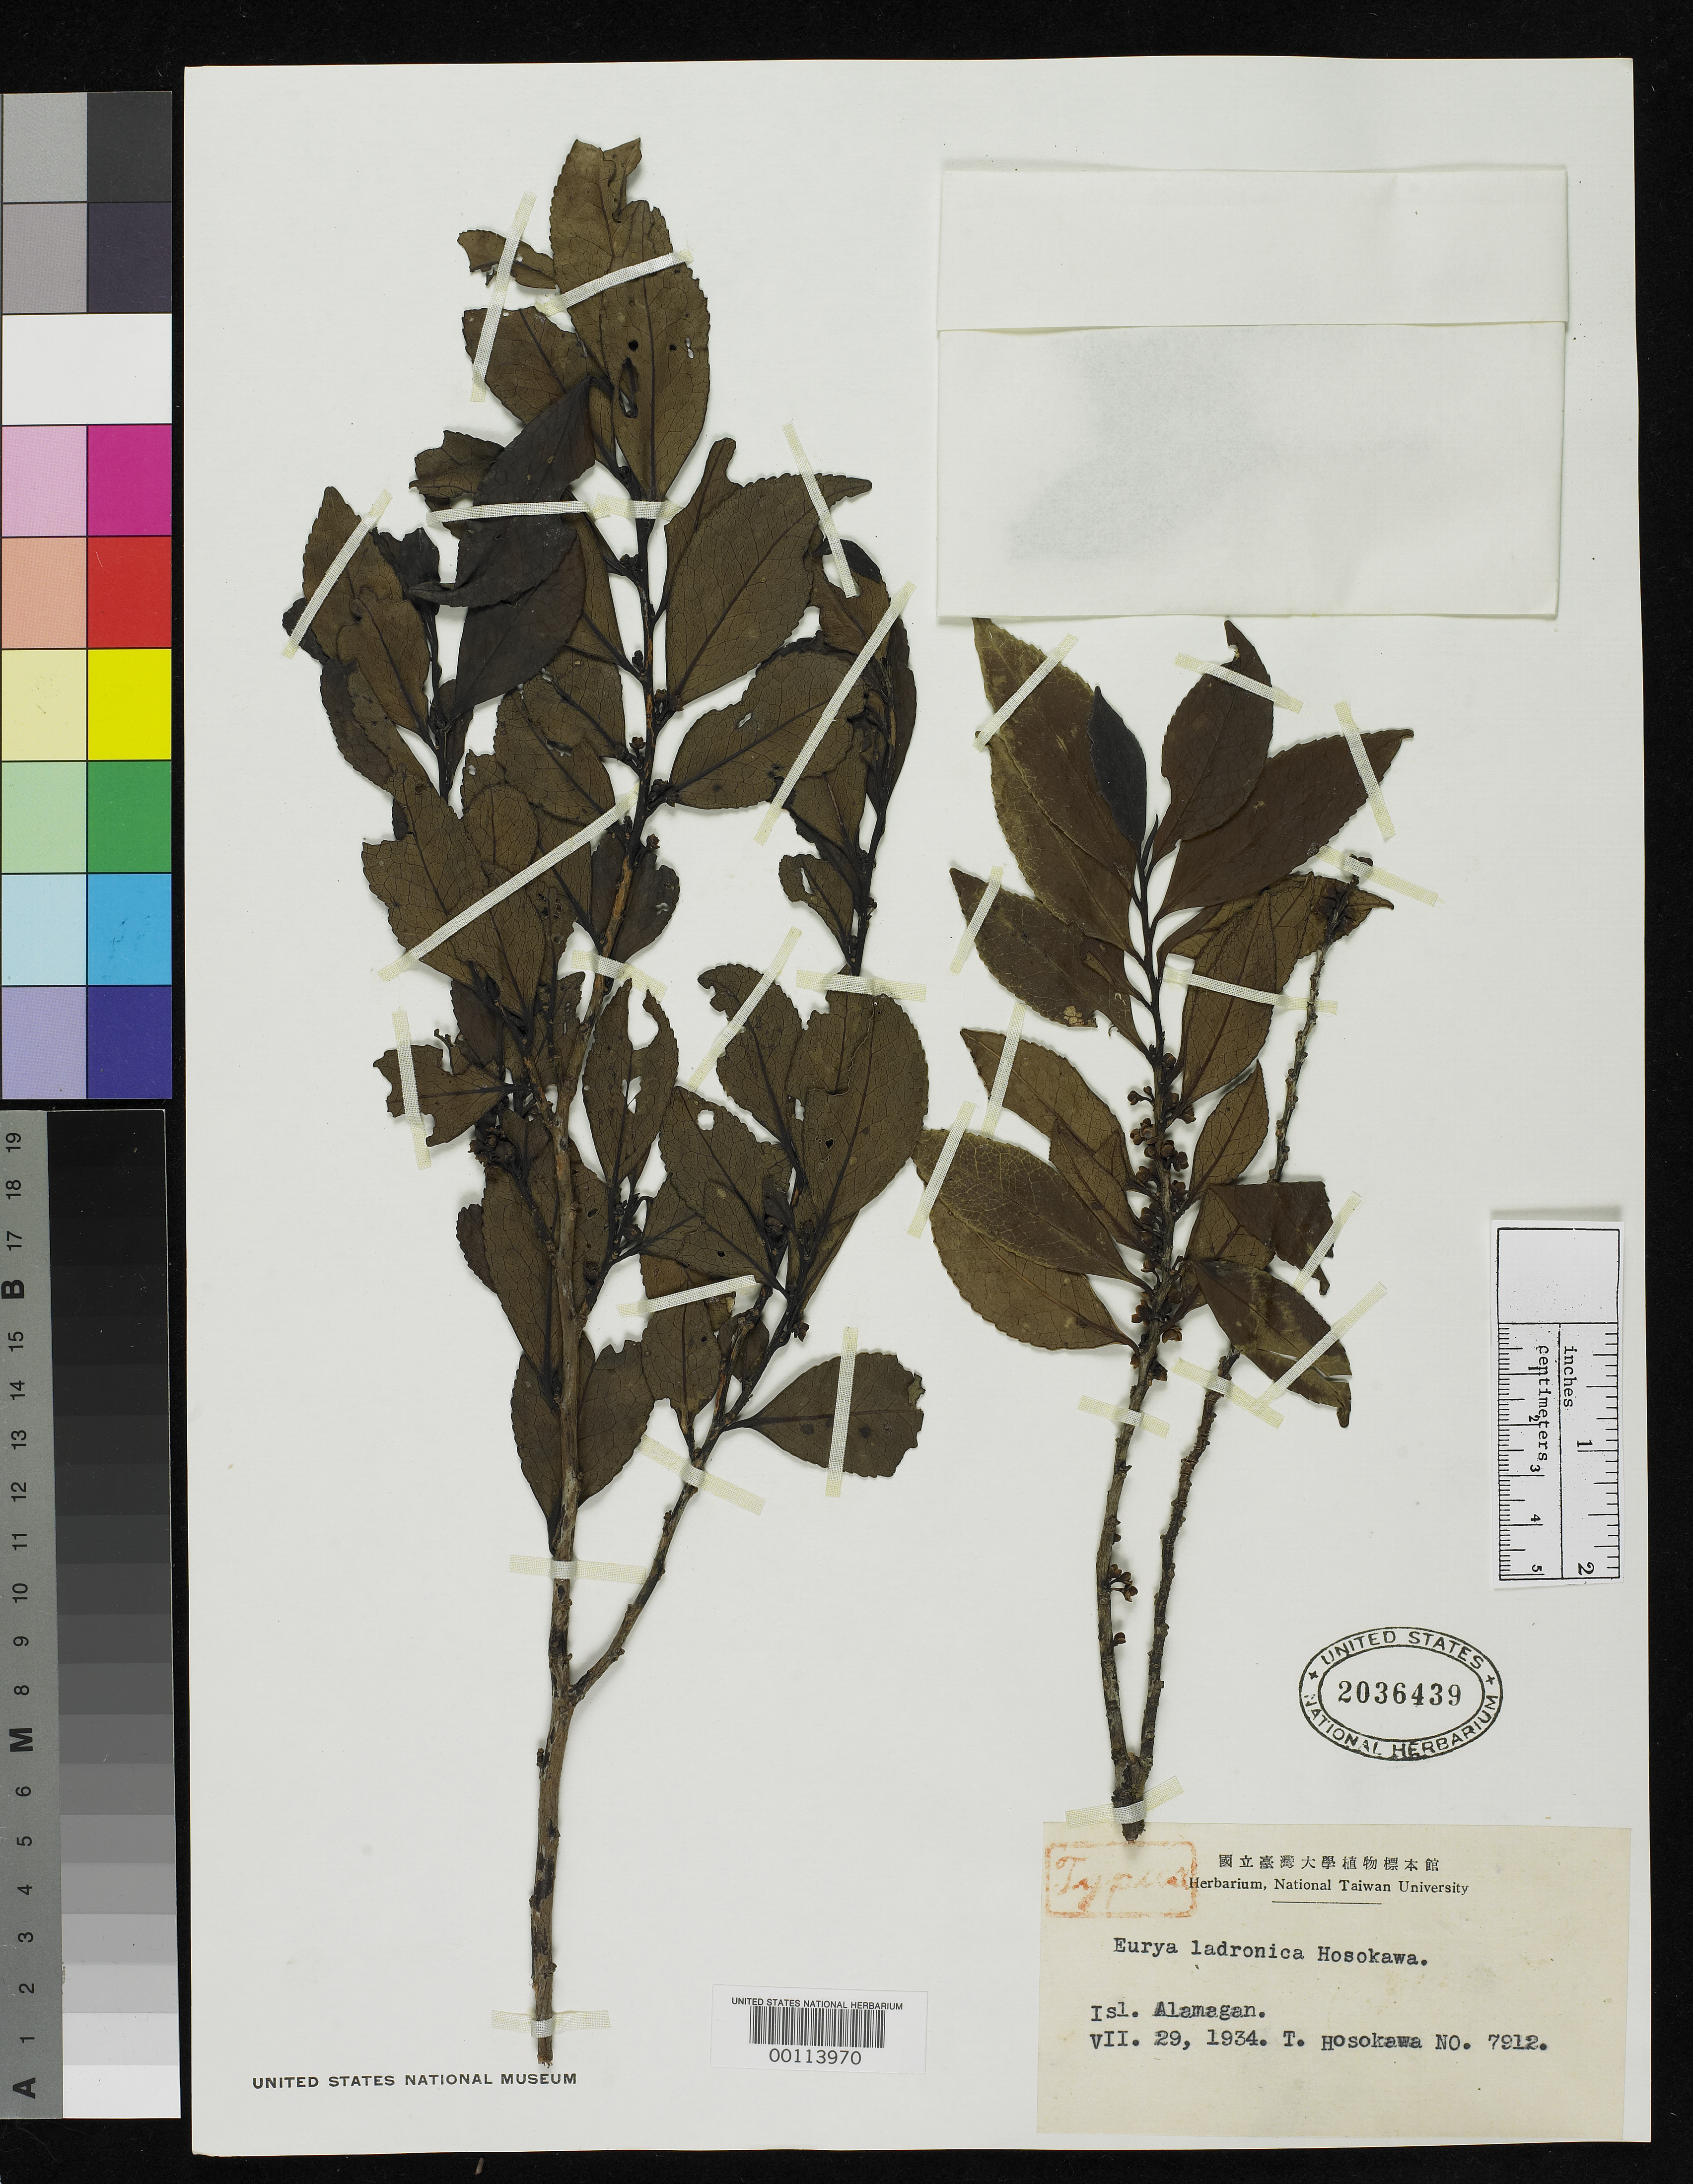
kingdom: Plantae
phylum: Tracheophyta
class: Magnoliopsida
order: Ericales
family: Pentaphylacaceae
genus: Eurya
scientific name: Eurya ladronica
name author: Hosok.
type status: Isotype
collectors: T. Hosokawa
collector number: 7912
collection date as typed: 29 Jul 1934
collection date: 1934-07-29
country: Northern Mariana Islands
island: Alamagan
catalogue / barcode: US 2036439